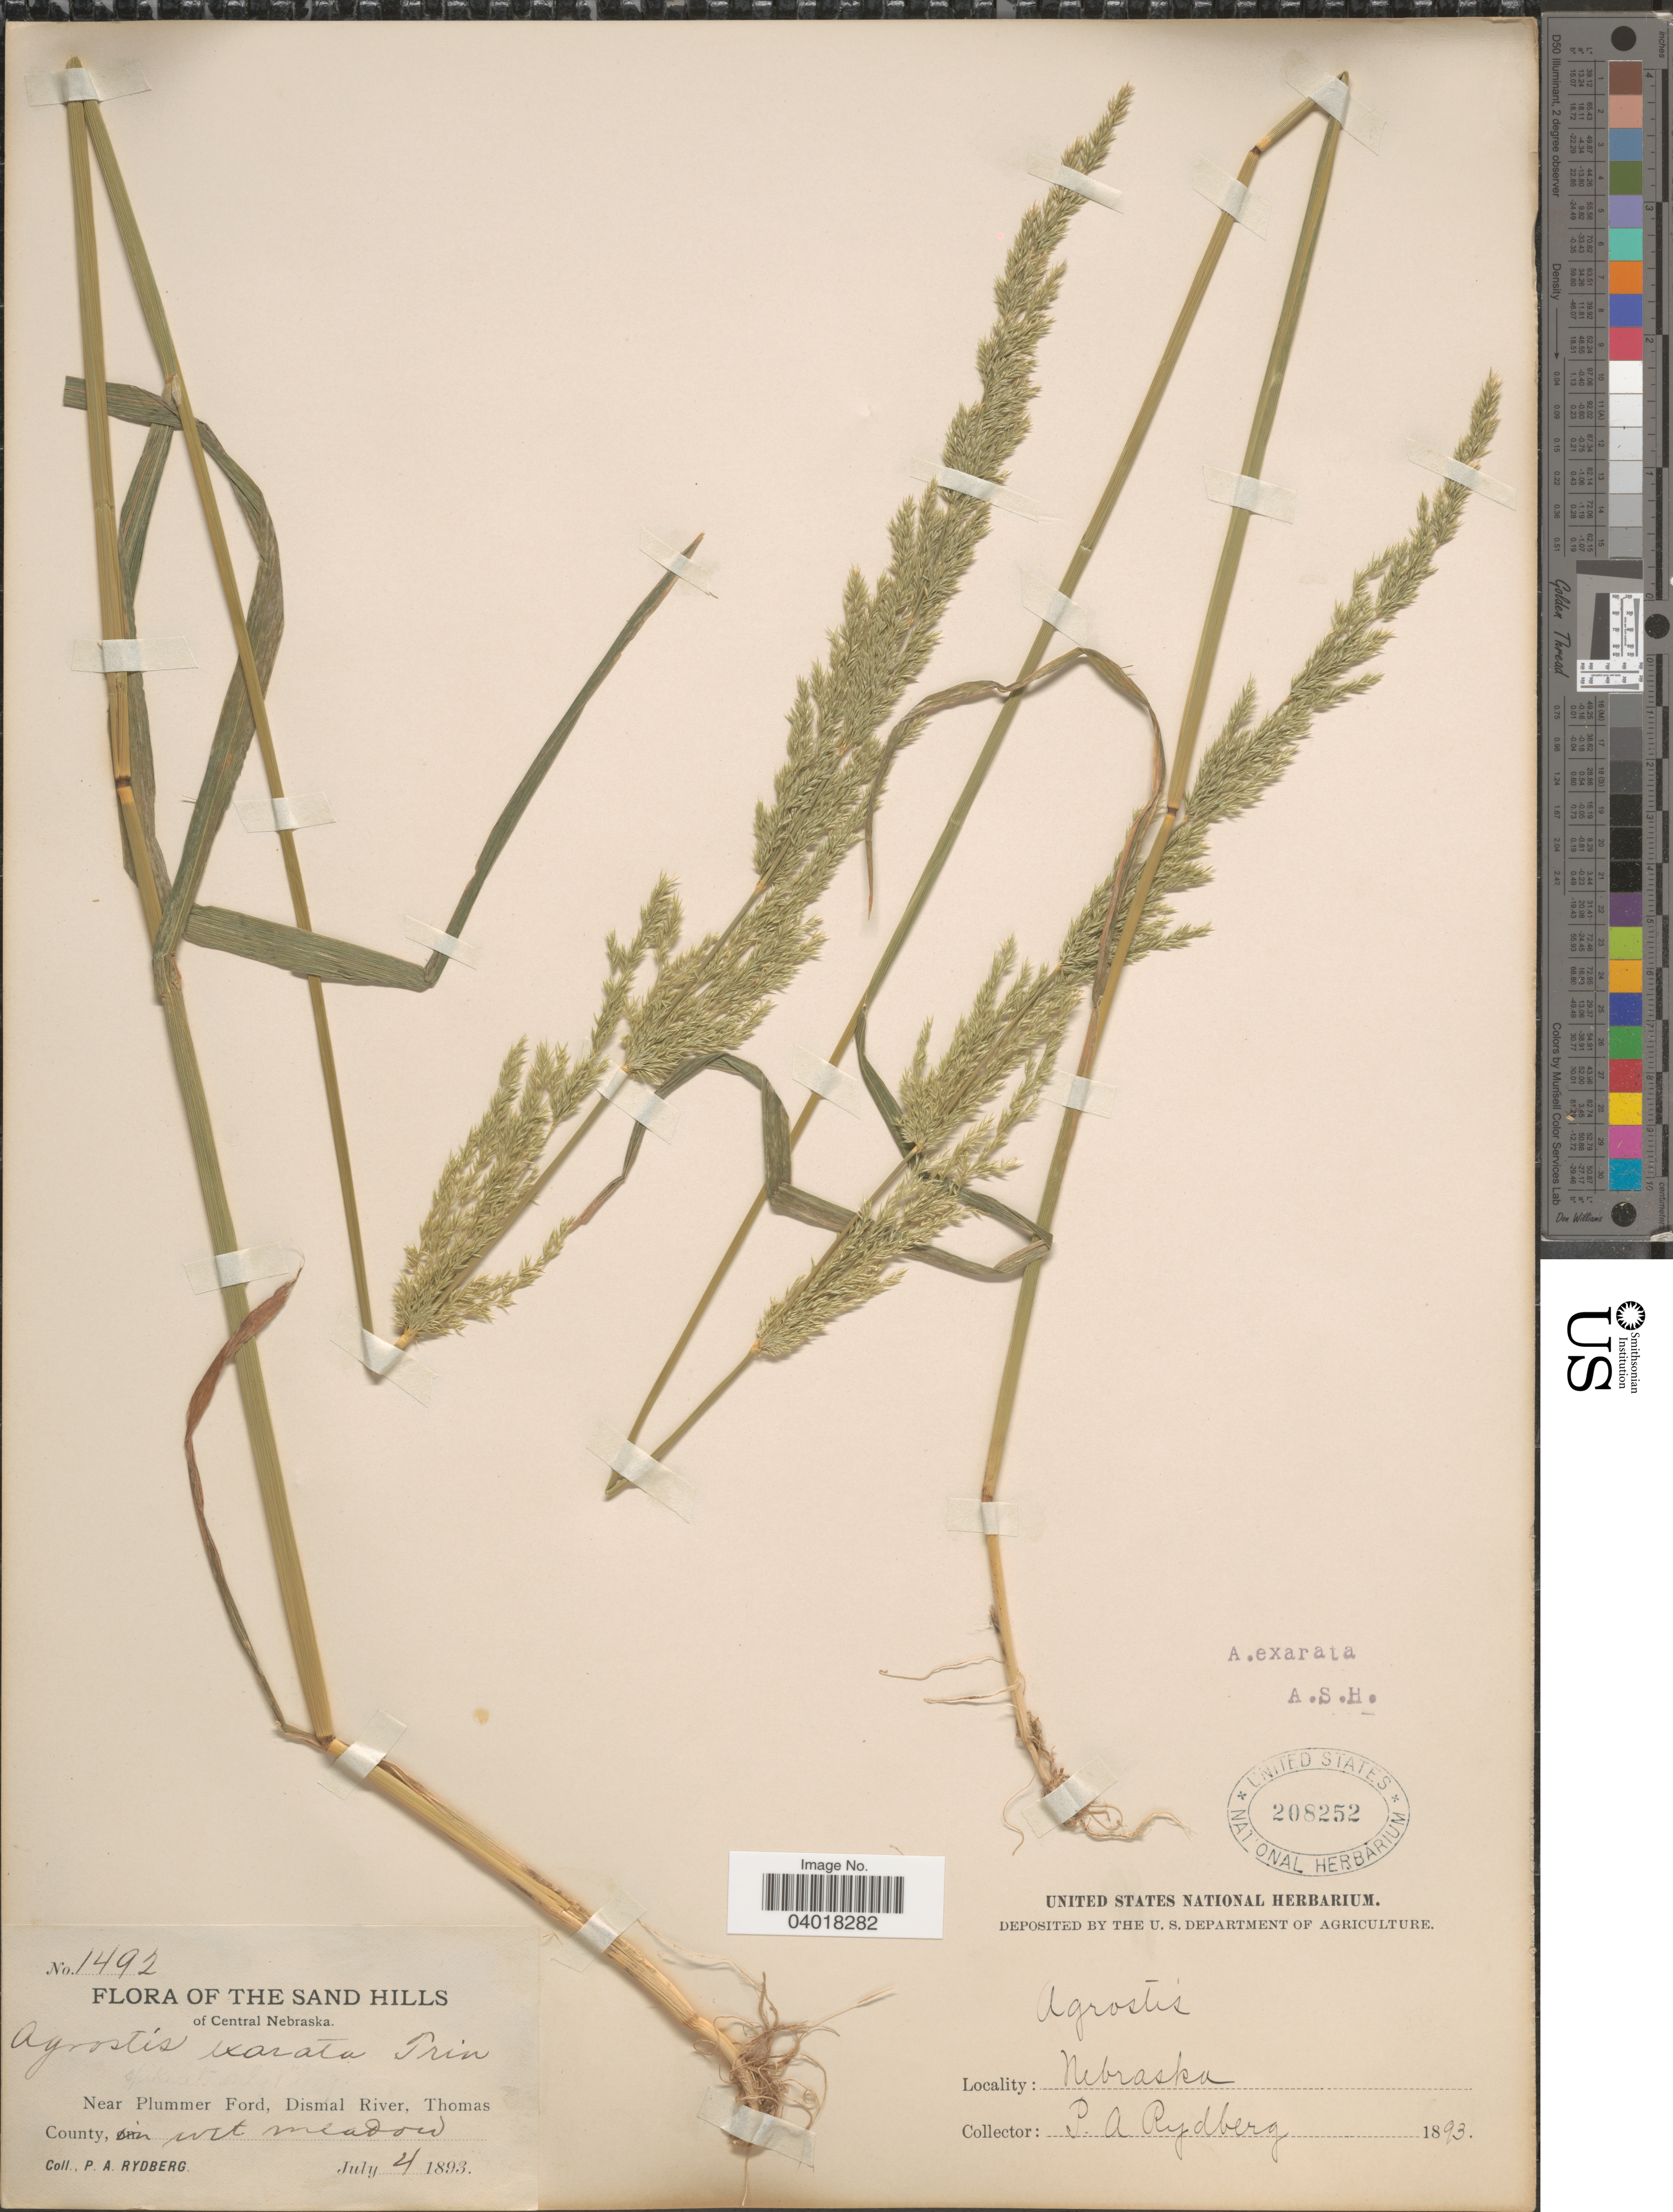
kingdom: Plantae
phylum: Tracheophyta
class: Liliopsida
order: Poales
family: Poaceae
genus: Agrostis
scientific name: Agrostis exarata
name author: Trin.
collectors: P. A. Rydberg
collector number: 1492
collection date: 1893-07-04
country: United States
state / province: Nebraska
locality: The Sand Hills of Central Nebraska. Near Plummer Ford, Dismal River, Thomas County, in wet meadow.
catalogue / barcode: US 208252